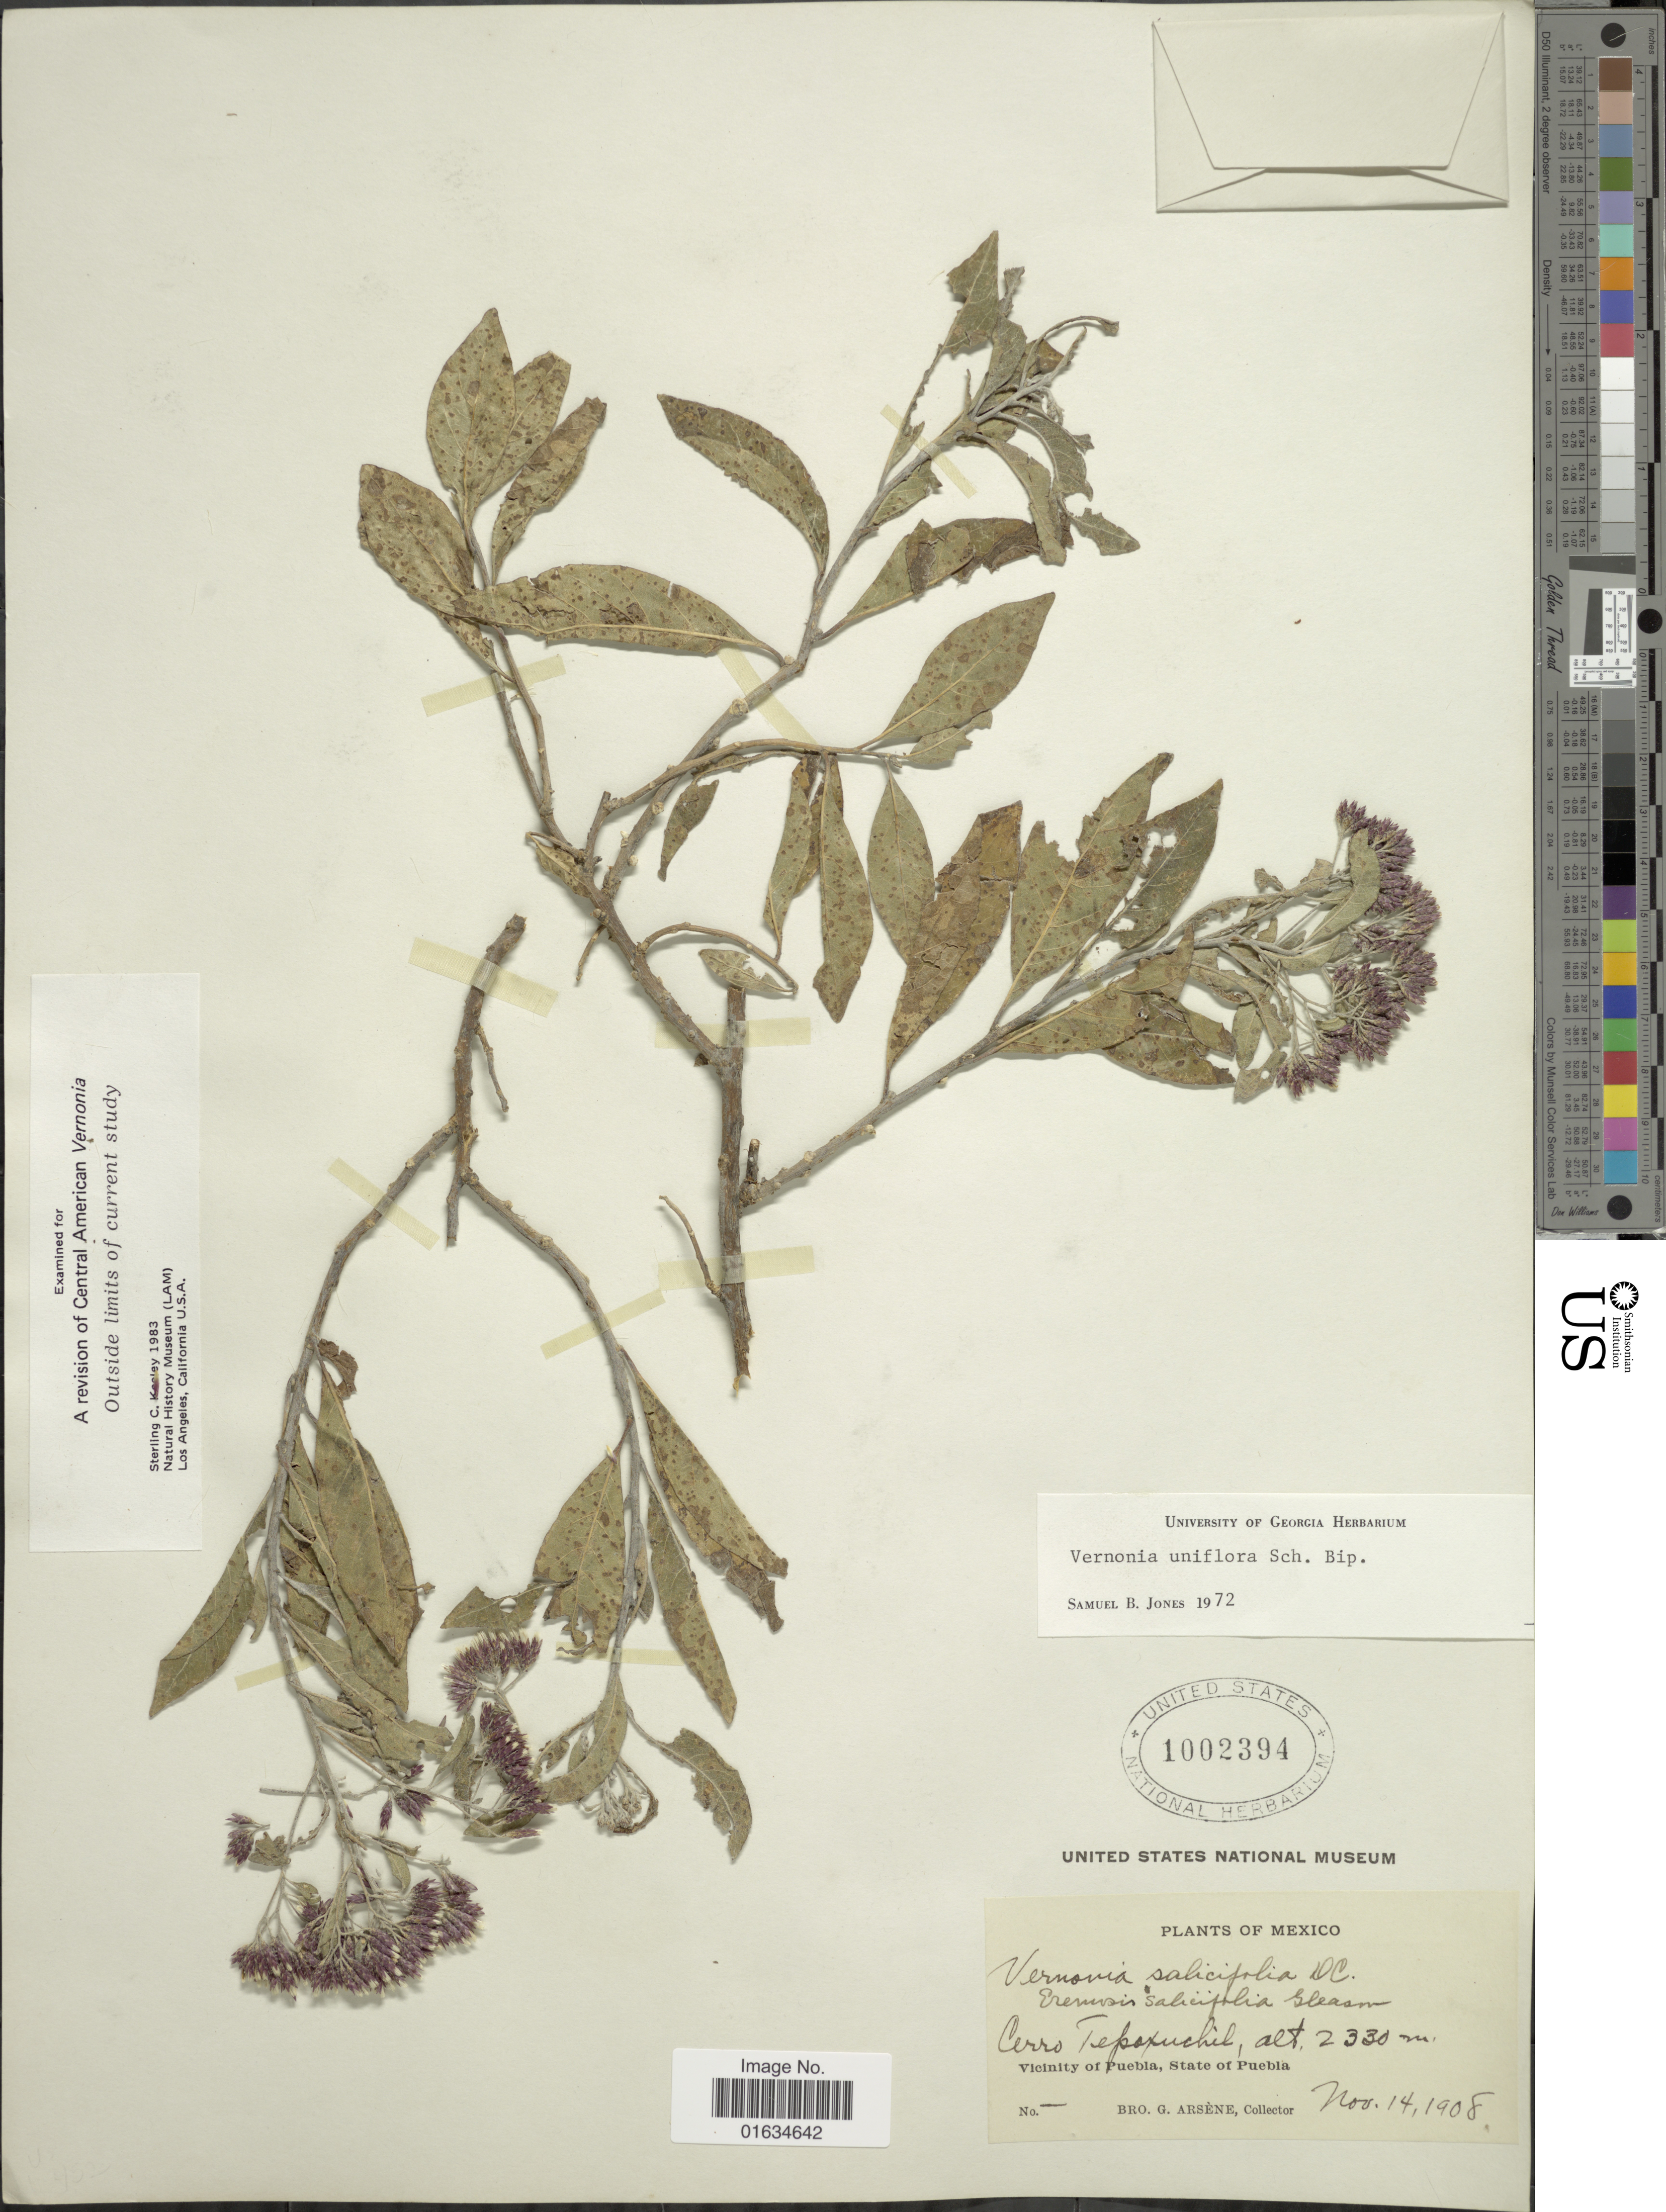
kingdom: Plantae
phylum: Tracheophyta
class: Magnoliopsida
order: Asterales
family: Asteraceae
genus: Critoniopsis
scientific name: Critoniopsis salicifolia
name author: (DC.) H. Rob.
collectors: Bro. G. Arsène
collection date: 1908-11-14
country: Mexico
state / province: Puebla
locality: Cerro Tepoxuchil, vicinity of Puebla.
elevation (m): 2330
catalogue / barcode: US 1002394